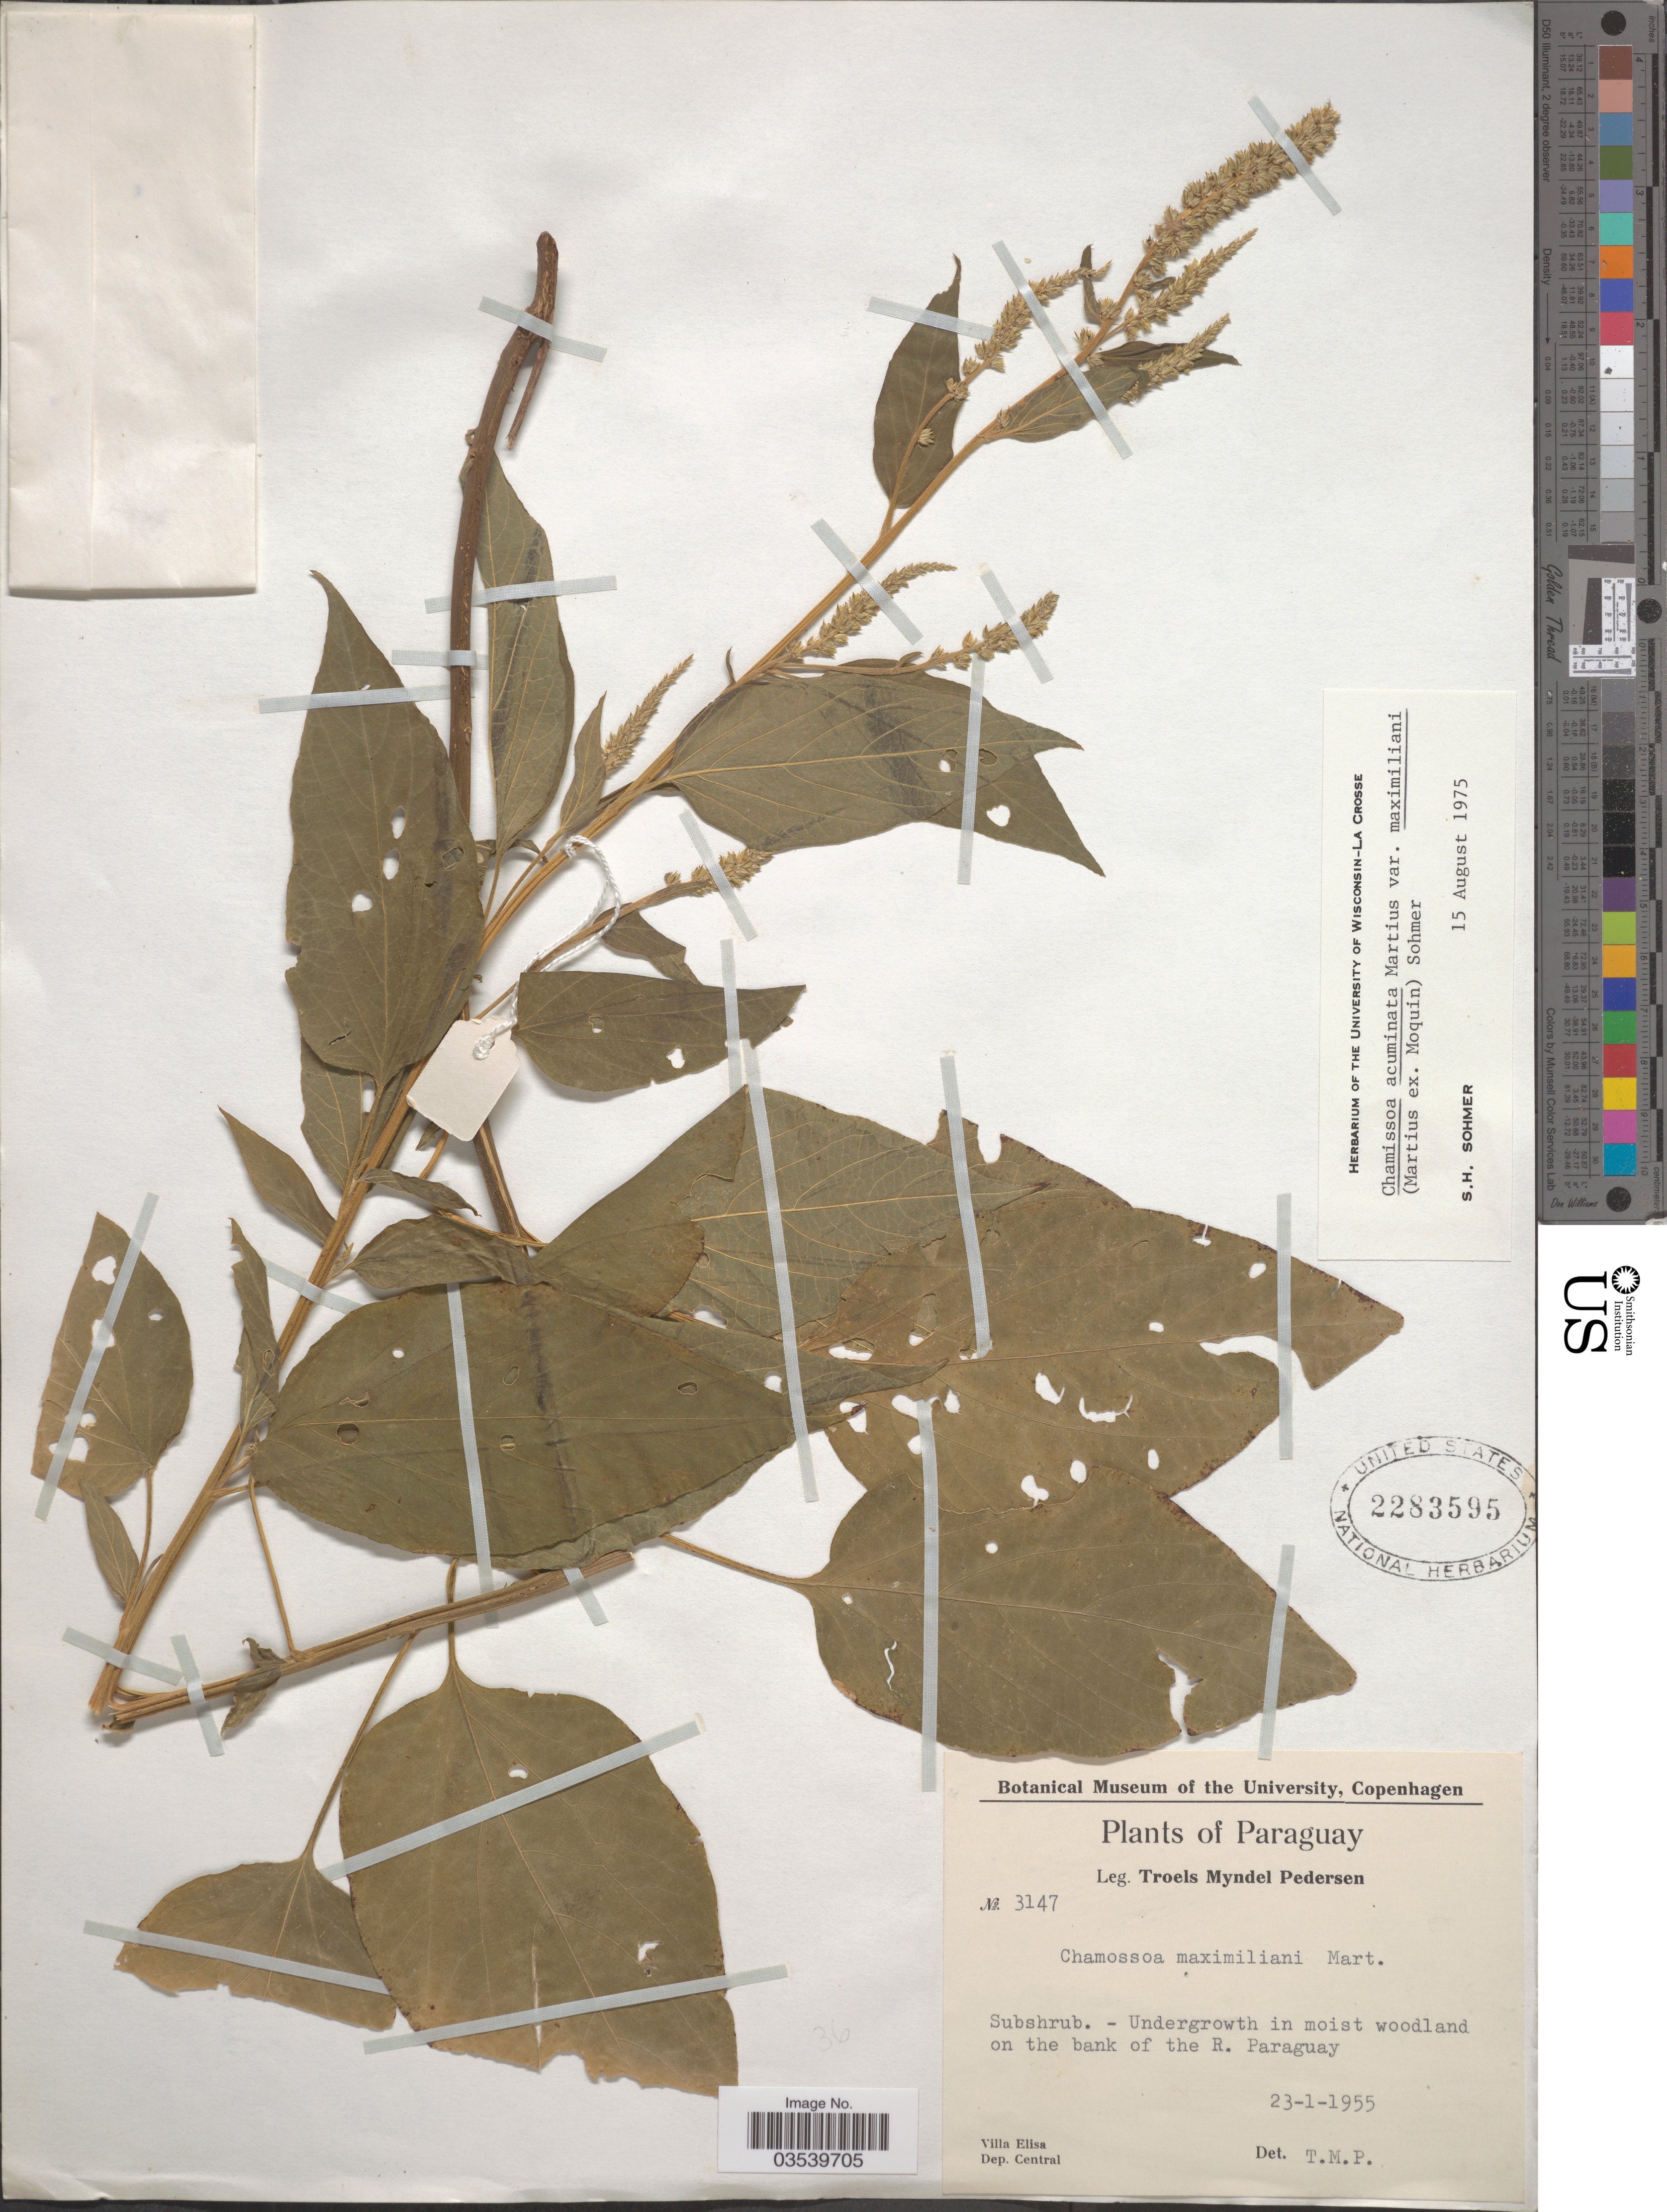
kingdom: Plantae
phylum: Tracheophyta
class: Magnoliopsida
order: Caryophyllales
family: Amaranthaceae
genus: Chamissoa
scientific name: Chamissoa acuminata var. maximiliani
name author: (Mart. ex Moq.) Sohmer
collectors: T. Pederson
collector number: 3147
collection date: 1955-01-23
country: Paraguay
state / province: Central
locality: On the bank of the R. Paraguay. Villa Elisa. Dep. Central.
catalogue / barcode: US 2283595